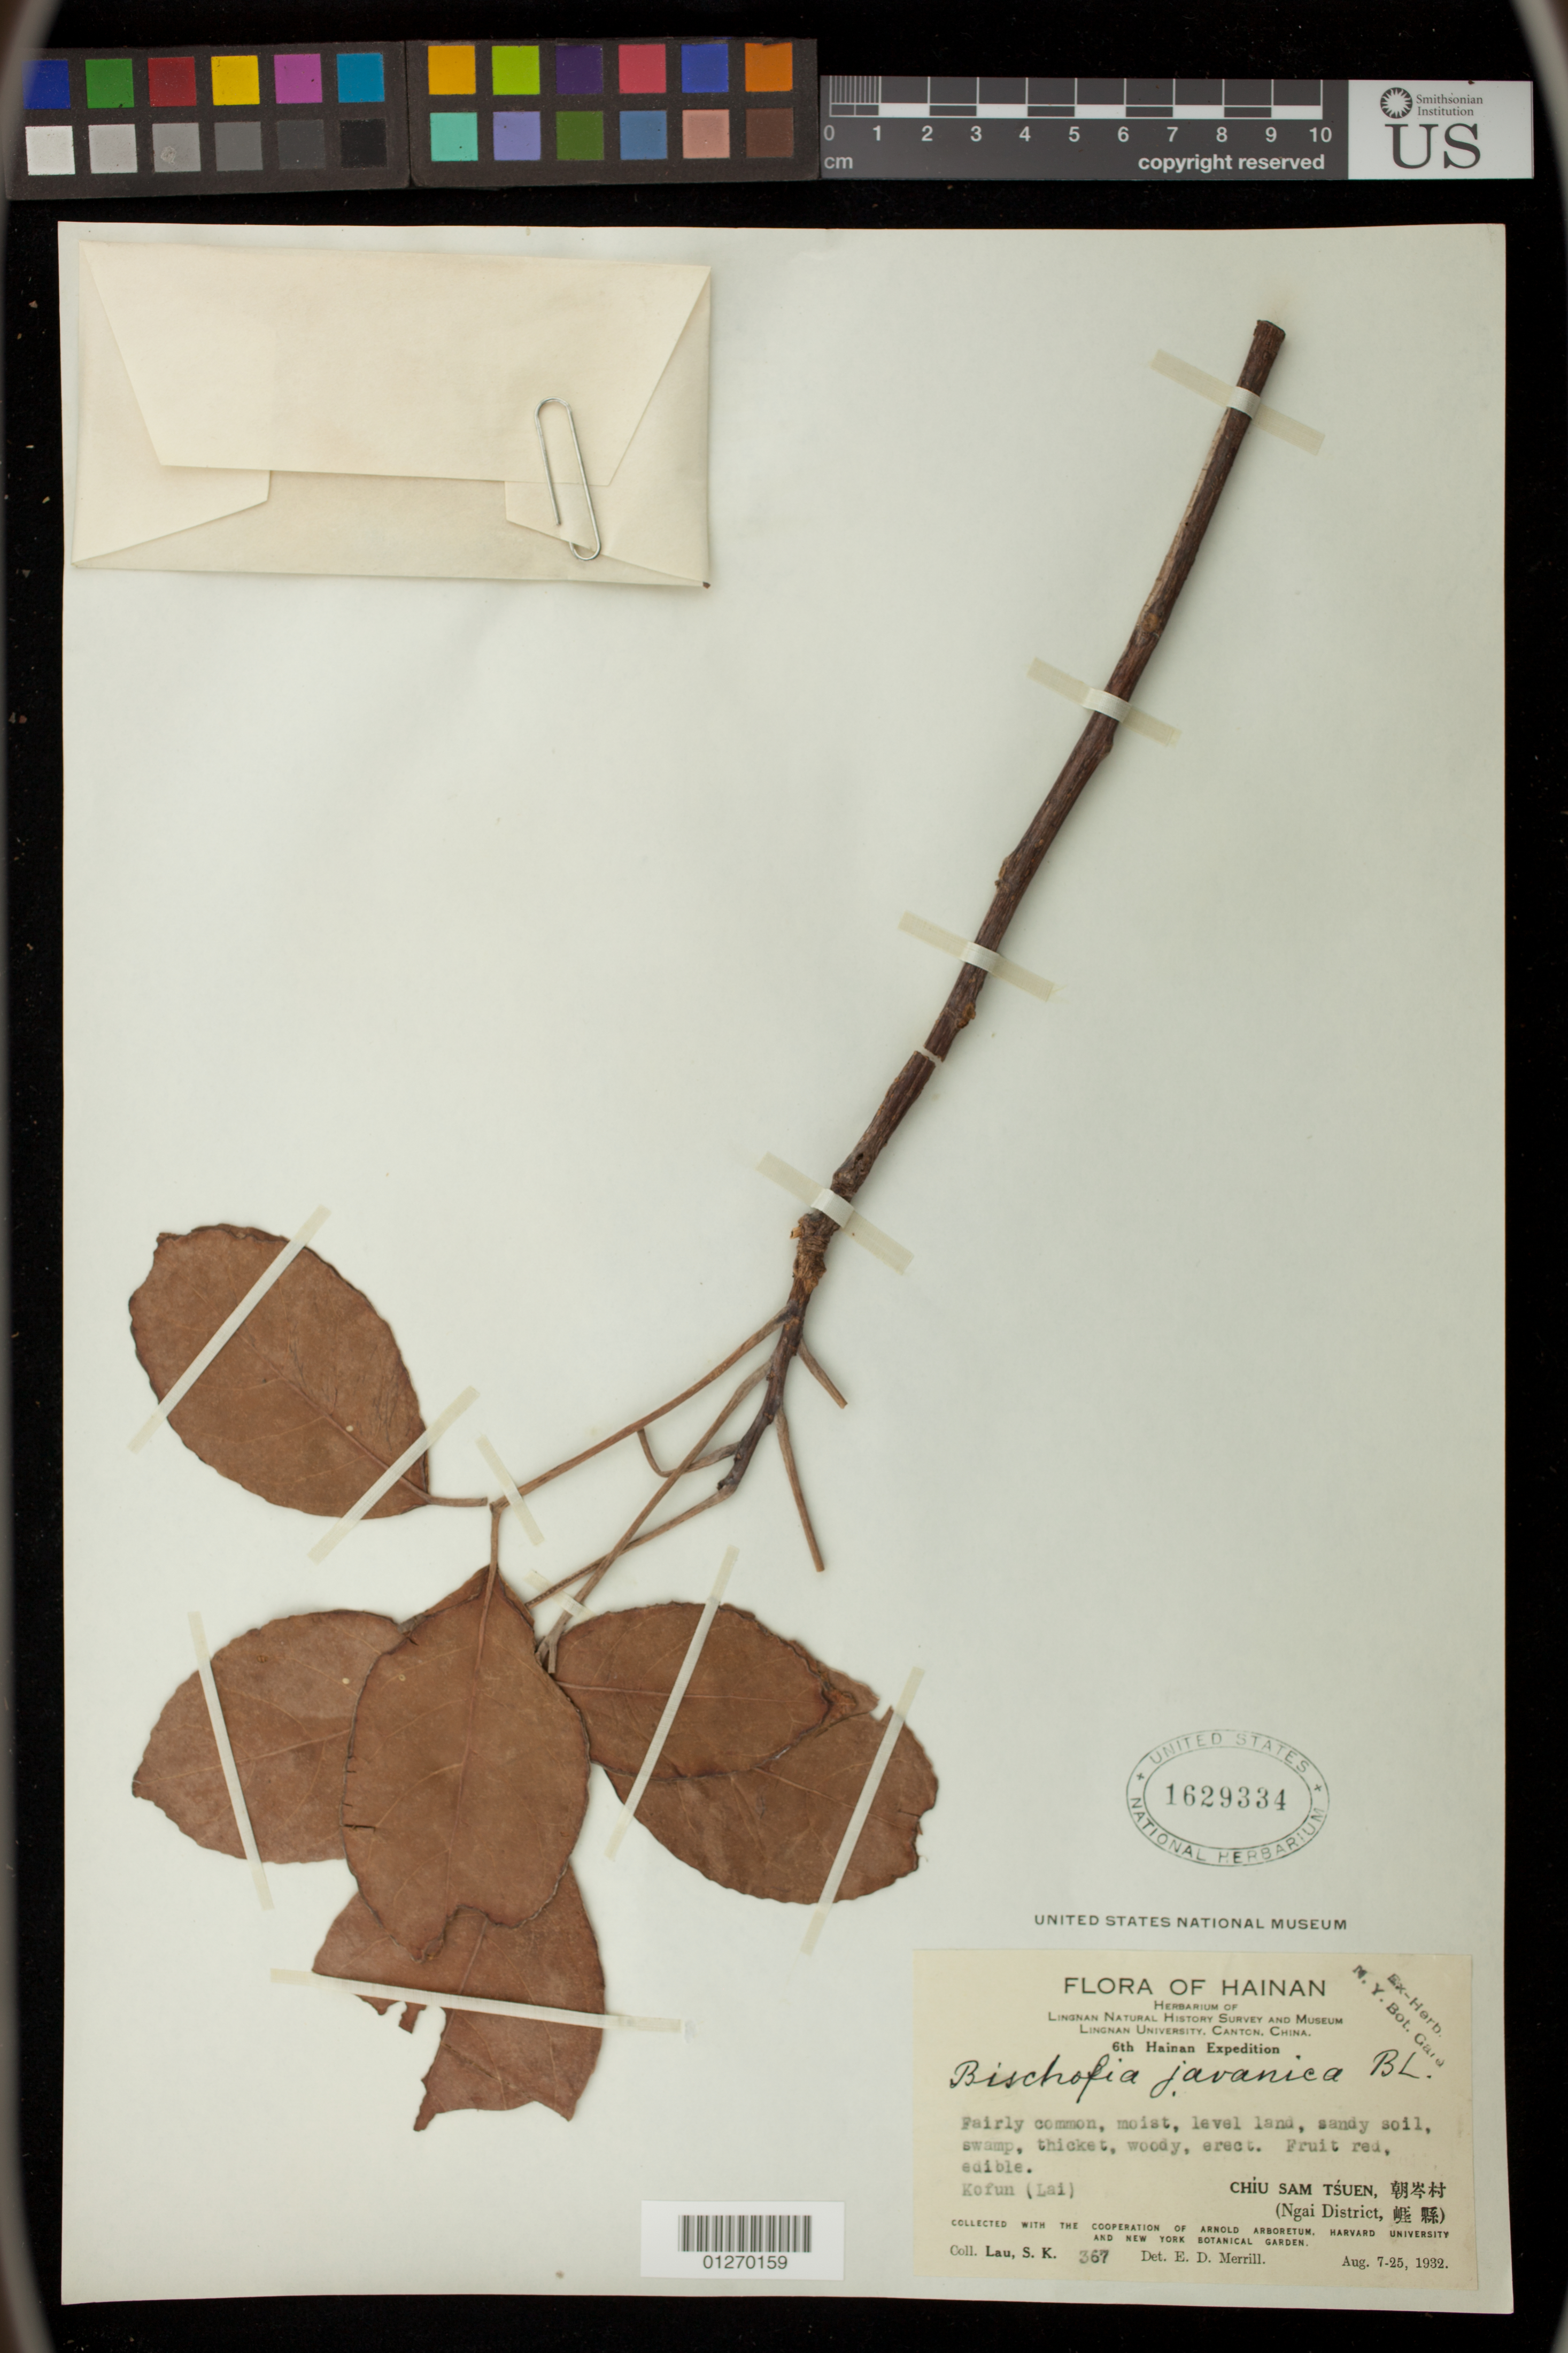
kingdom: Plantae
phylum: Tracheophyta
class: Magnoliopsida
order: Malpighiales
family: Phyllanthaceae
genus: Bischofia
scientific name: Bischofia javanica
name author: Blume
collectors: S. K. Lau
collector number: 367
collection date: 1932-08-07/1932-08-25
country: China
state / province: Hainan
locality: Kofun (Lai) Chiu Sam Tsuen(Ngai District)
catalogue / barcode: US 1629334